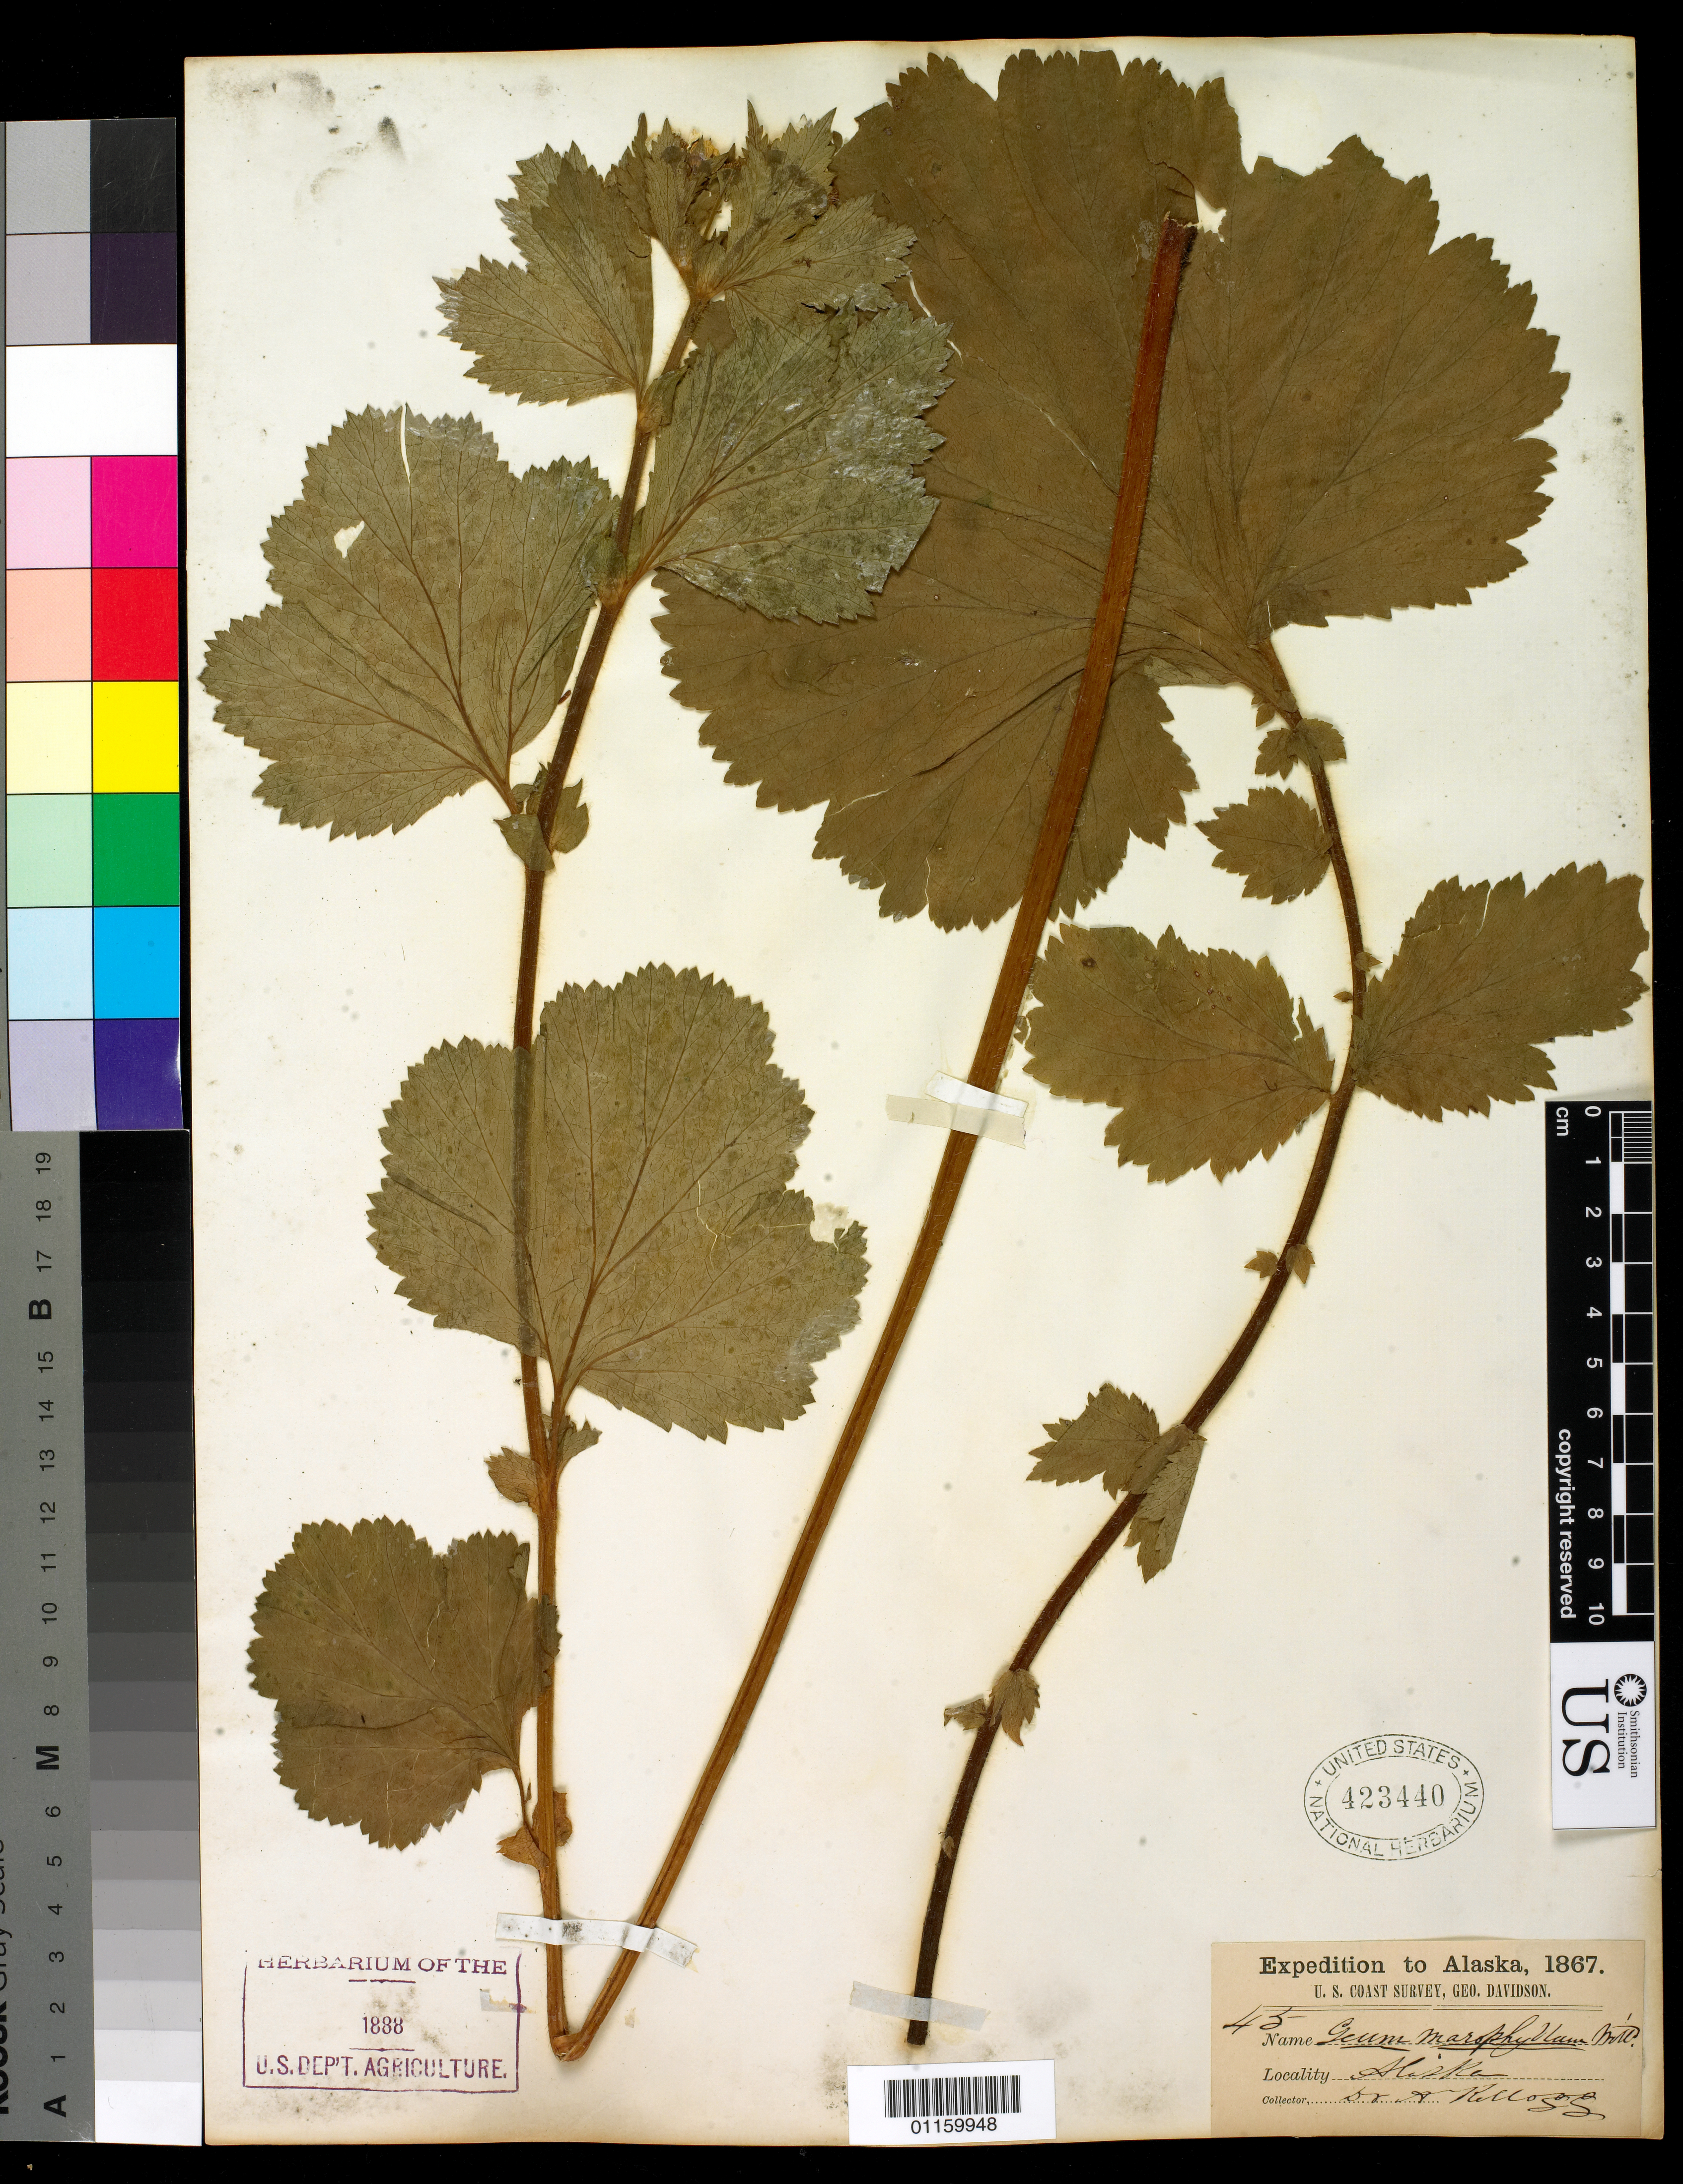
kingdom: Plantae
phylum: Tracheophyta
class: Magnoliopsida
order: Rosales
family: Rosaceae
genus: Geum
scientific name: Geum macrophyllum var. perincisum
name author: (Rydb.) Raup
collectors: A. Kellog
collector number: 45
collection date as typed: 1867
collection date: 1867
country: United States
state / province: Alaska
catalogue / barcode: US 423440